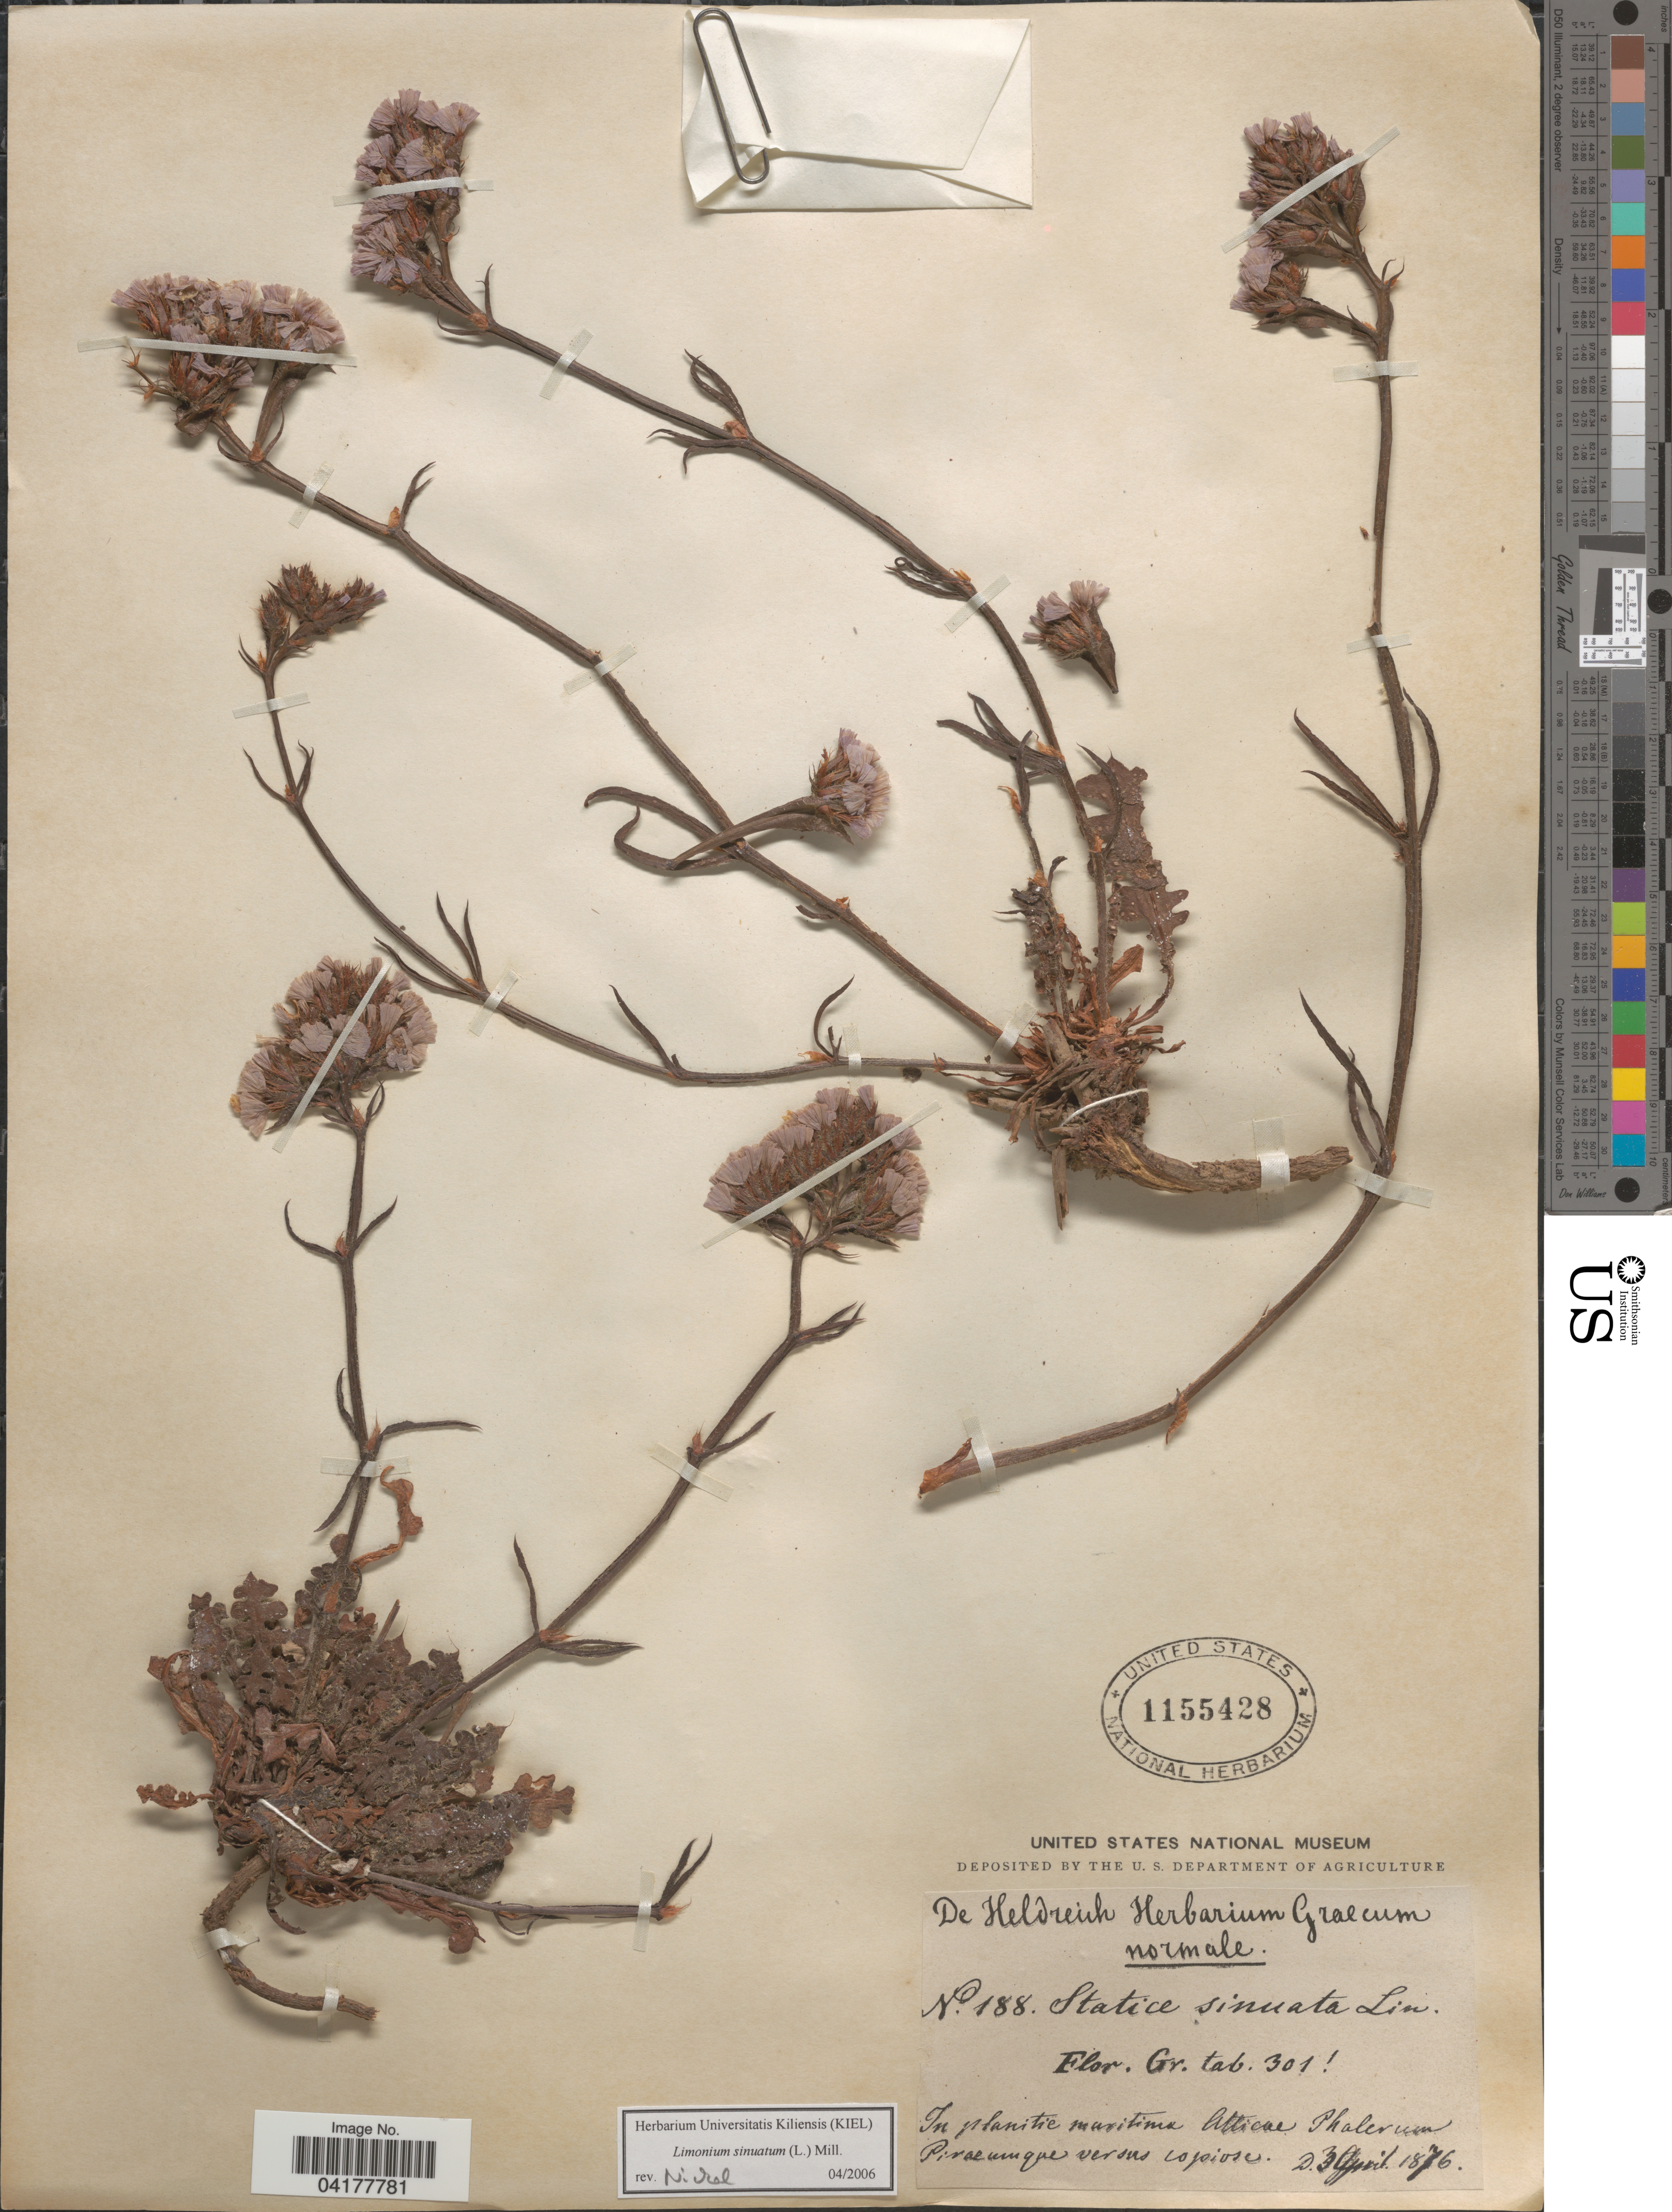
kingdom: Plantae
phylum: Tracheophyta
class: Magnoliopsida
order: Caryophyllales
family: Plumbaginaceae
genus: Limonium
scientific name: Limonium sinuatum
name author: (L.) Mill.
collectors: -. De Heldreich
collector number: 188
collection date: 1876-04-23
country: Greece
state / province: Attica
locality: In planitie maritime Atticae Phalerum Pirarumque versus copiose.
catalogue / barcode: US 1155428